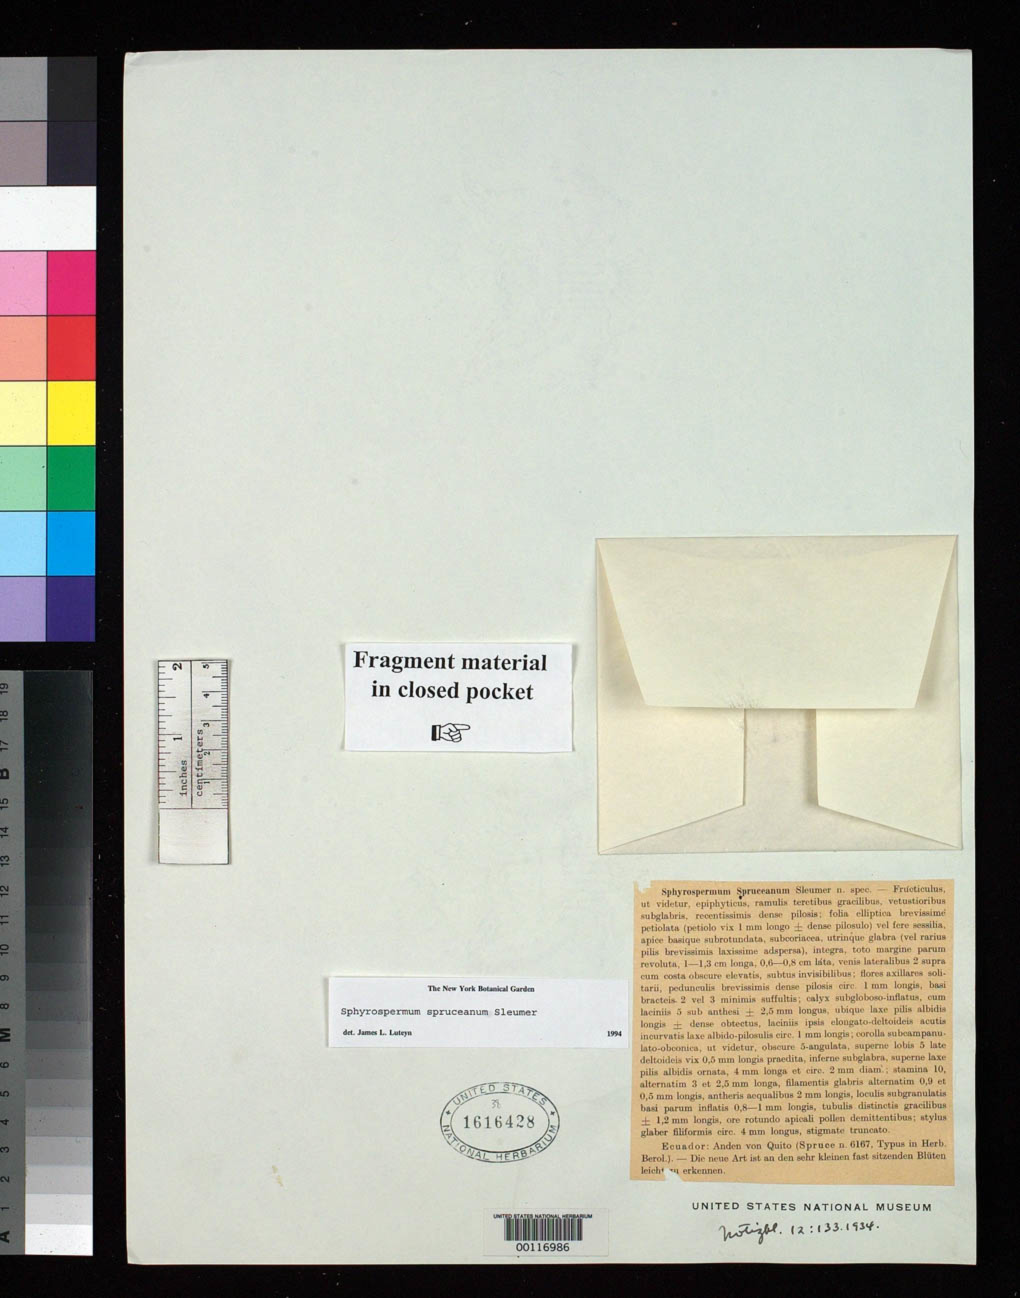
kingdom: Plantae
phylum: Tracheophyta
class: Magnoliopsida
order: Ericales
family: Ericaceae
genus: Sphyrospermum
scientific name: Sphyrospermum spruceanum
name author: Sleumer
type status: Type Fragment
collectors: R. Spruce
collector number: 6167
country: Ecuador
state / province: Pichincha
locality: Quito.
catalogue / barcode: US 1616428